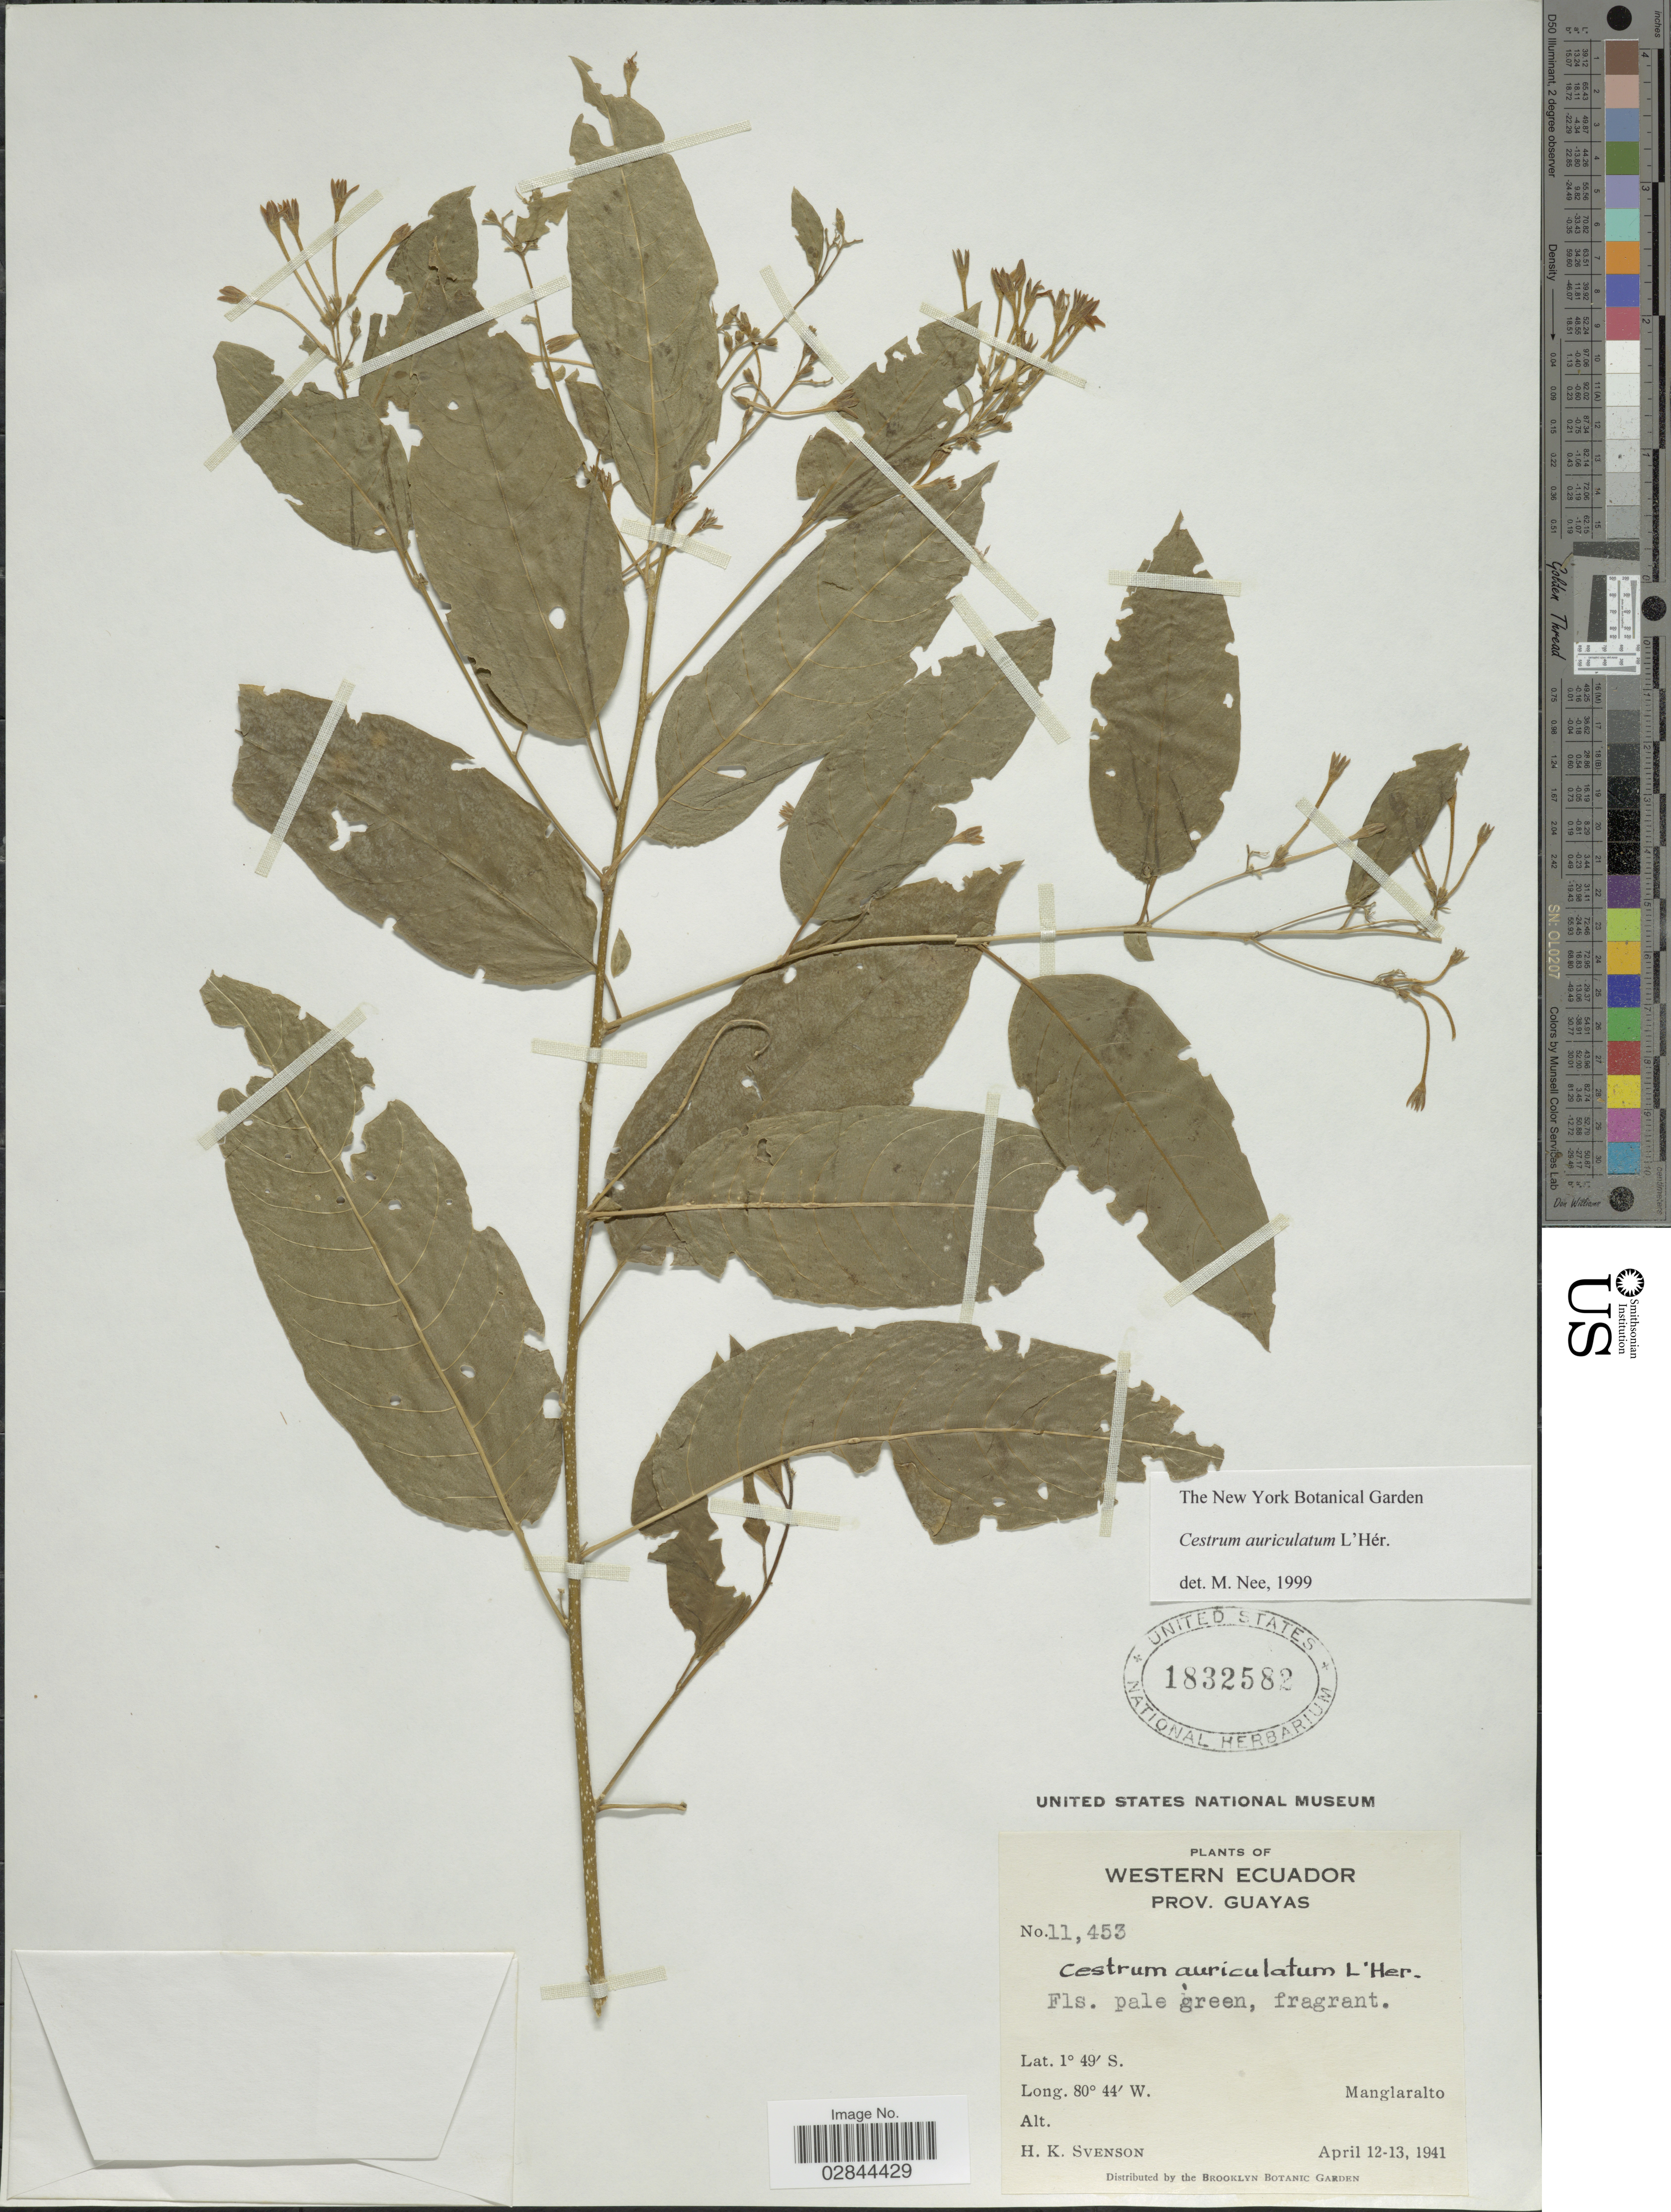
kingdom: Plantae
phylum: Tracheophyta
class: Magnoliopsida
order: Solanales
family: Solanaceae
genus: Cestrum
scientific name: Cestrum auriculatum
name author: L'Hér.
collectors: H. K. Svenson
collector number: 11453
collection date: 1941-04-12/1941-04-13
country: Ecuador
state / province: Guayas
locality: Western Ecuador, Manglaralto.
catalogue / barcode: US 1832582